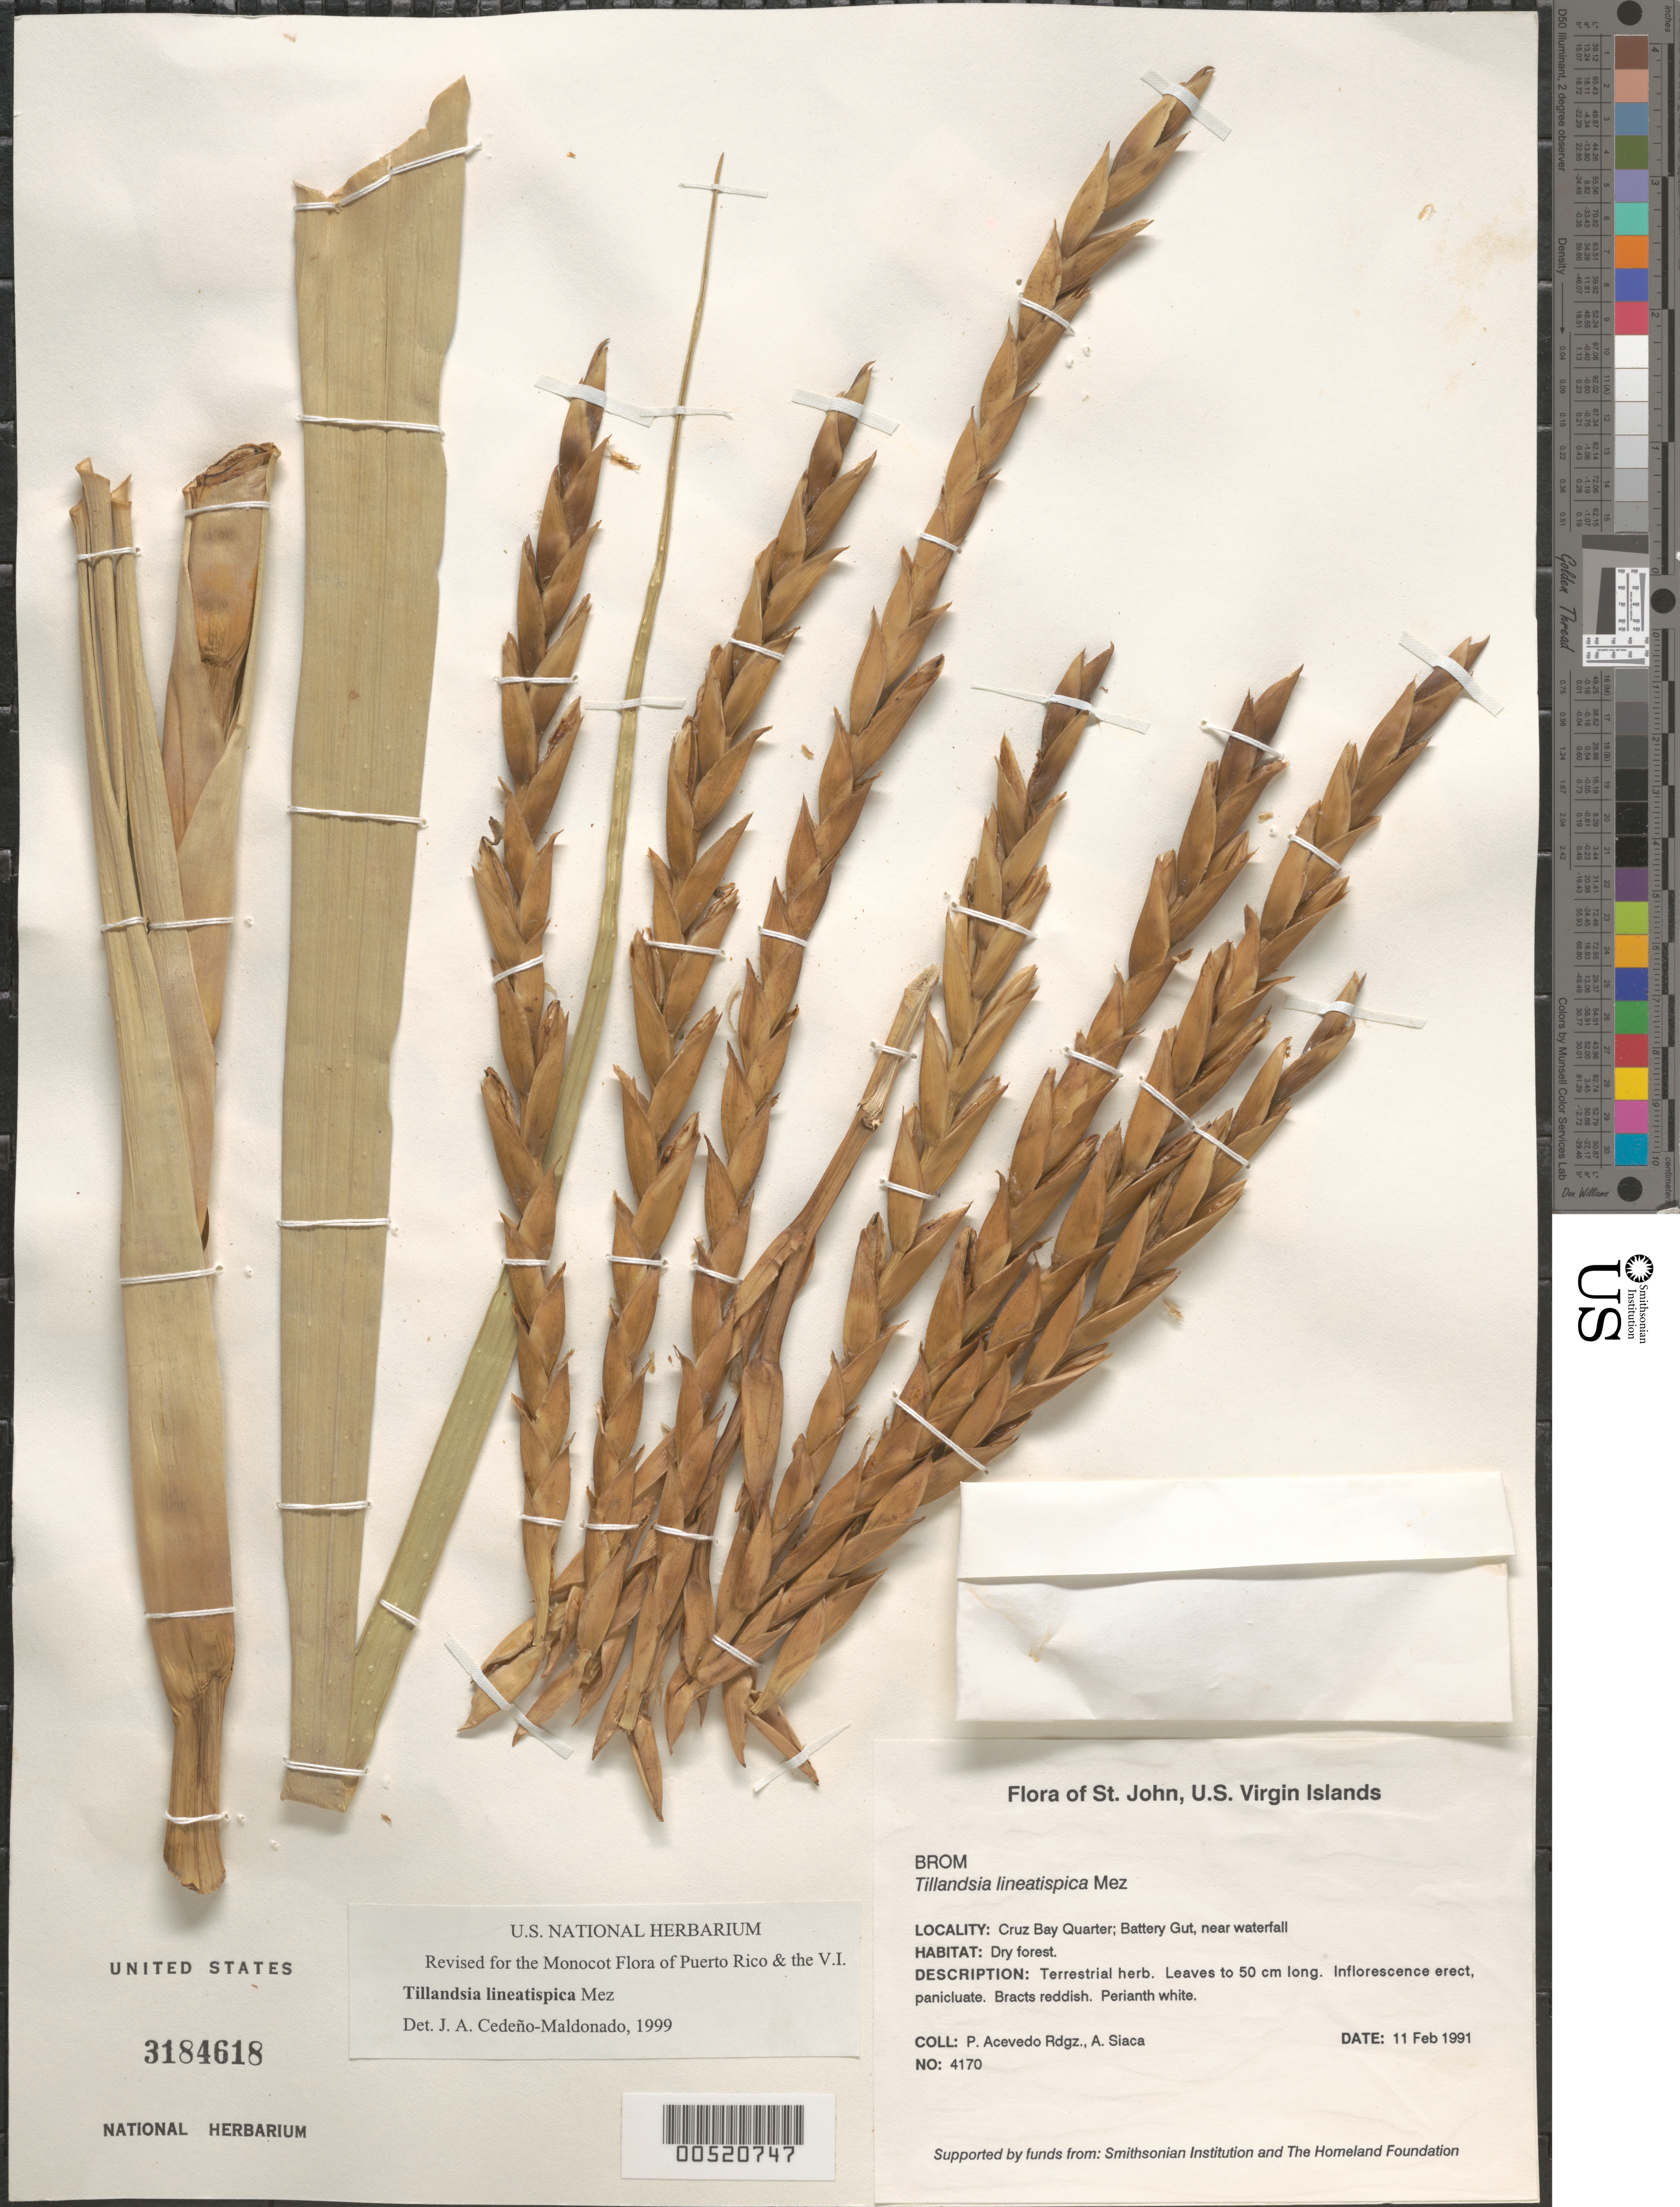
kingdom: Plantae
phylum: Tracheophyta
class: Liliopsida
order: Poales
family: Bromeliaceae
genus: Tillandsia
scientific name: Tillandsia x lineatispica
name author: Mez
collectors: P. Acevedo-Rodr. & A. Siaca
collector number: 4170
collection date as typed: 11 Feb 1991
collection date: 1991-02-11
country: U.S. Virgin Islands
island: St. John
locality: Cruz Bay Quarter; Battery Gut, near waterfall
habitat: Dry forest.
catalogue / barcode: US 3184618